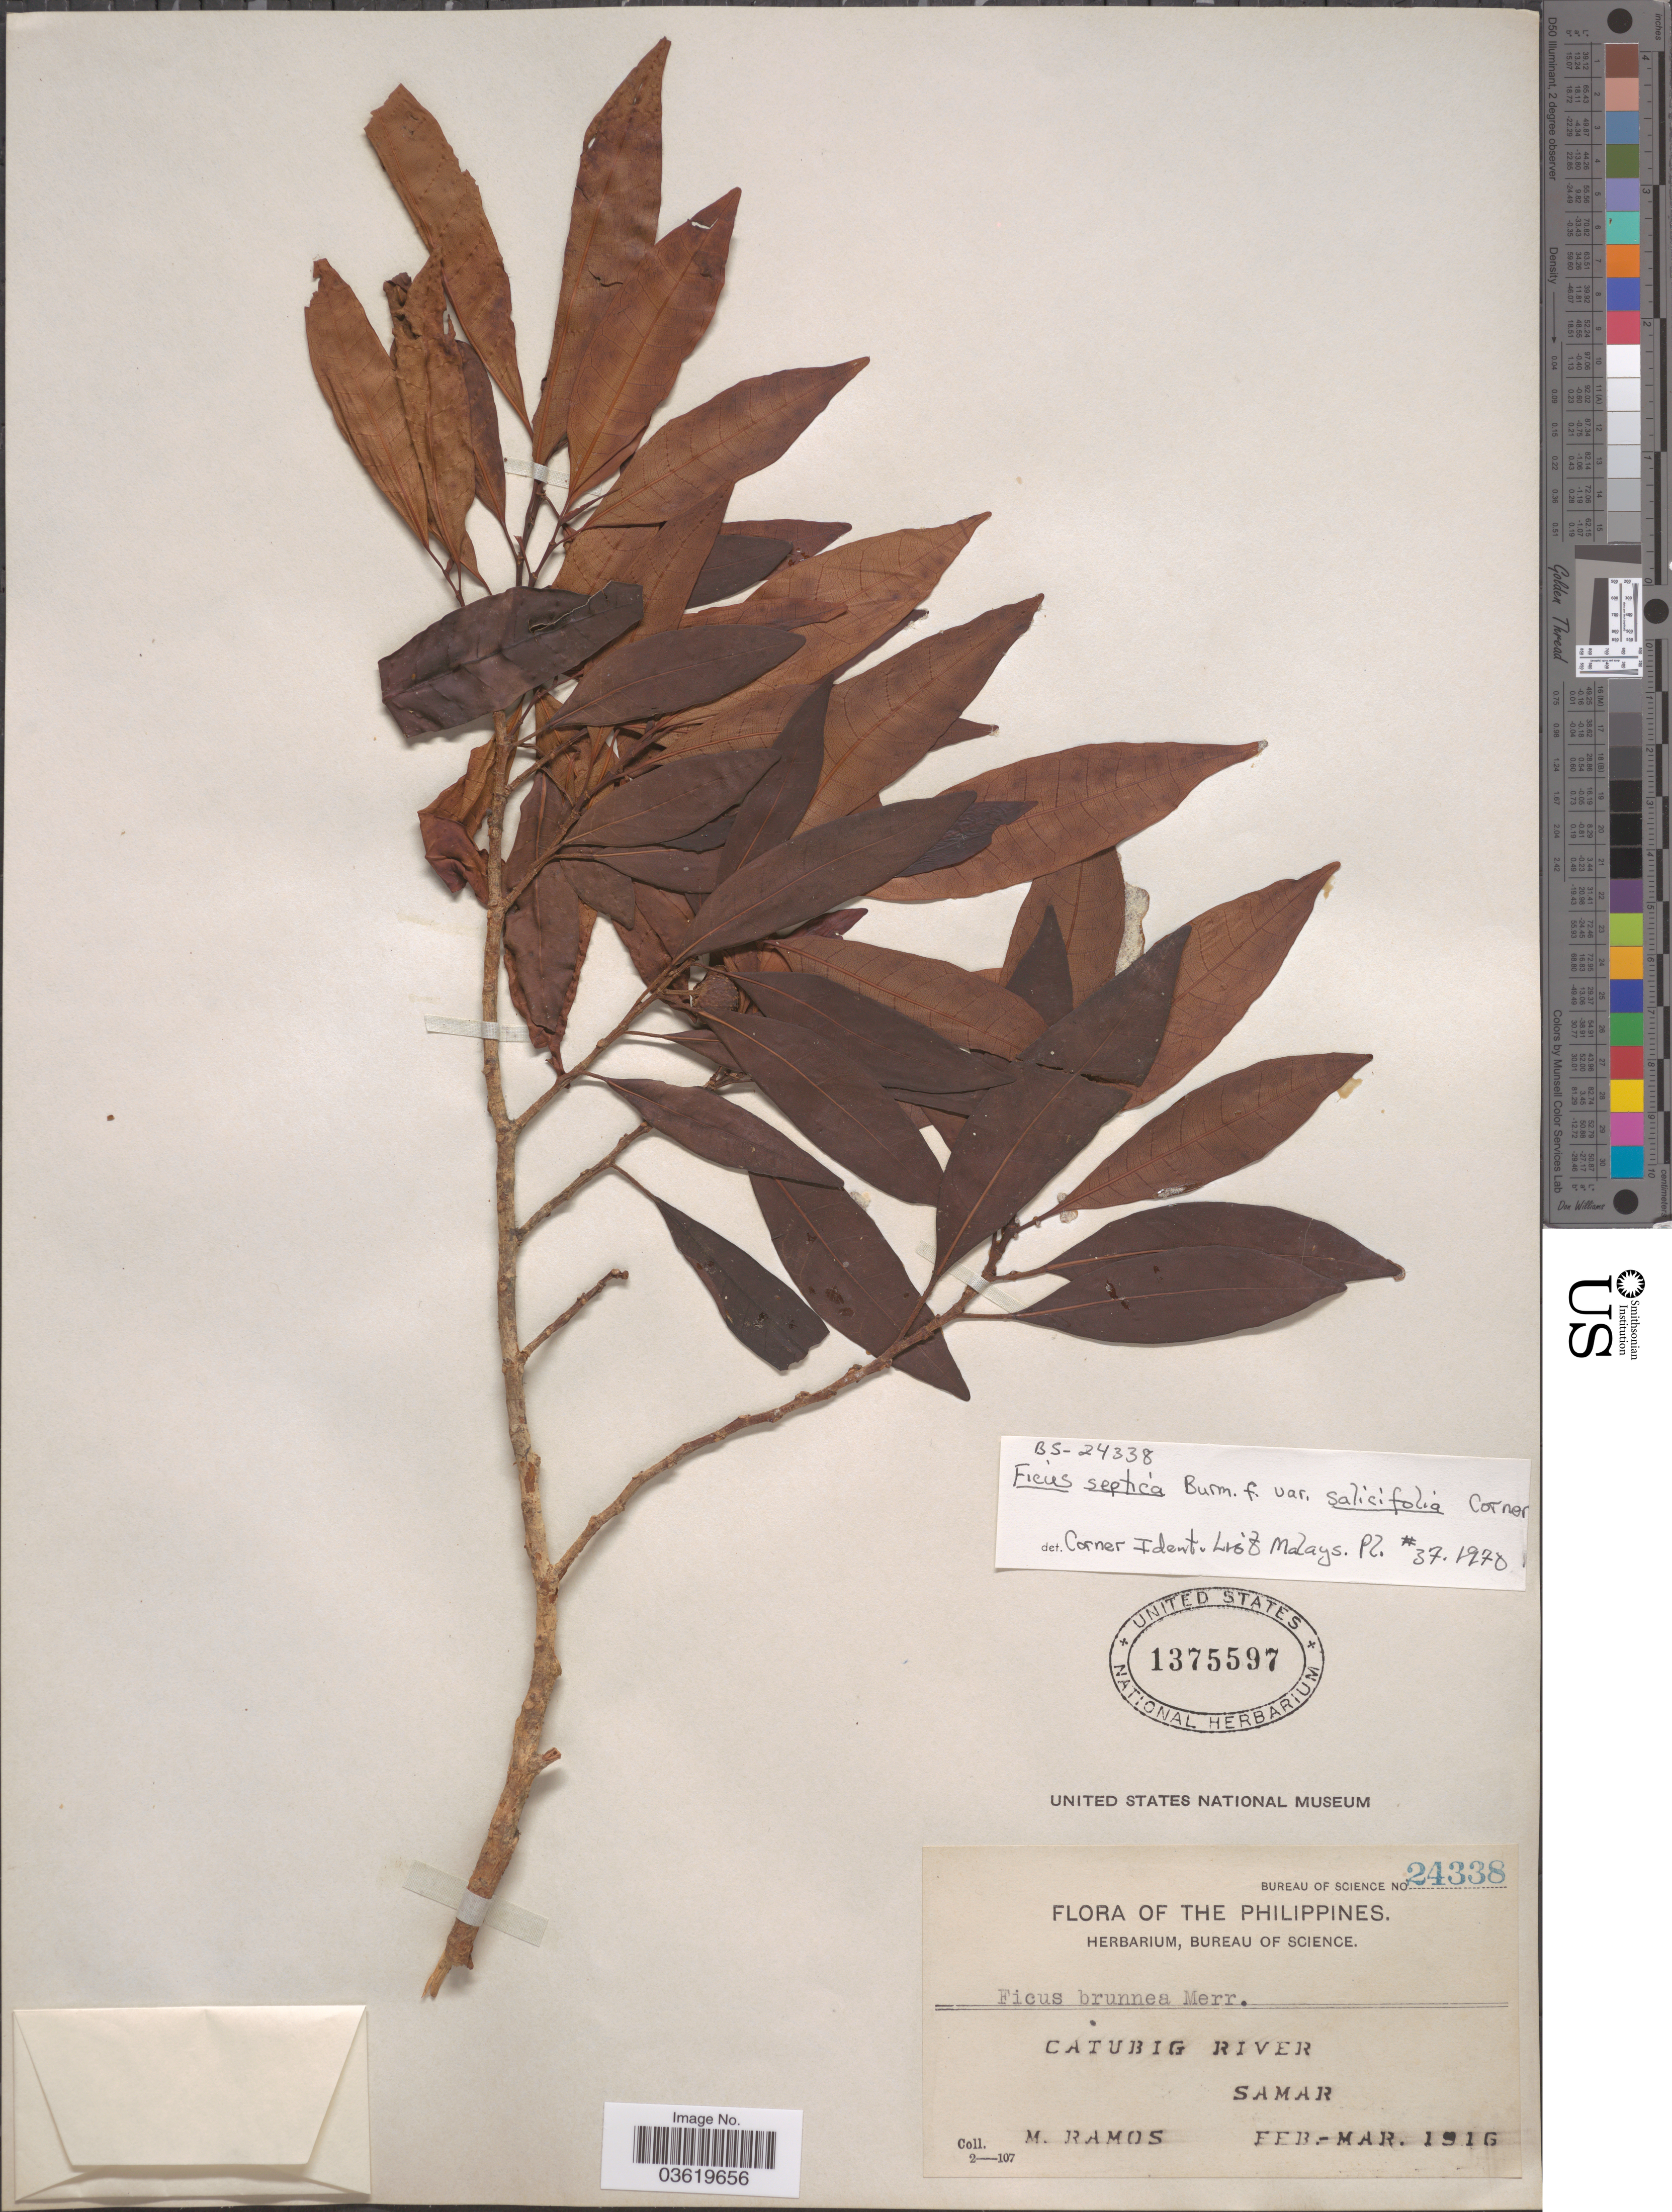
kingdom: Plantae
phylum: Tracheophyta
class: Magnoliopsida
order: Rosales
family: Moraceae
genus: Ficus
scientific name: Ficus septica var. salicifolia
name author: Corner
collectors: M. Ramos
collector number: Bureau of Science 24338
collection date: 1916-02/1916-03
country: Philippines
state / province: Eastern Visayas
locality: Catabig River. Samar.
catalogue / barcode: US 1375597